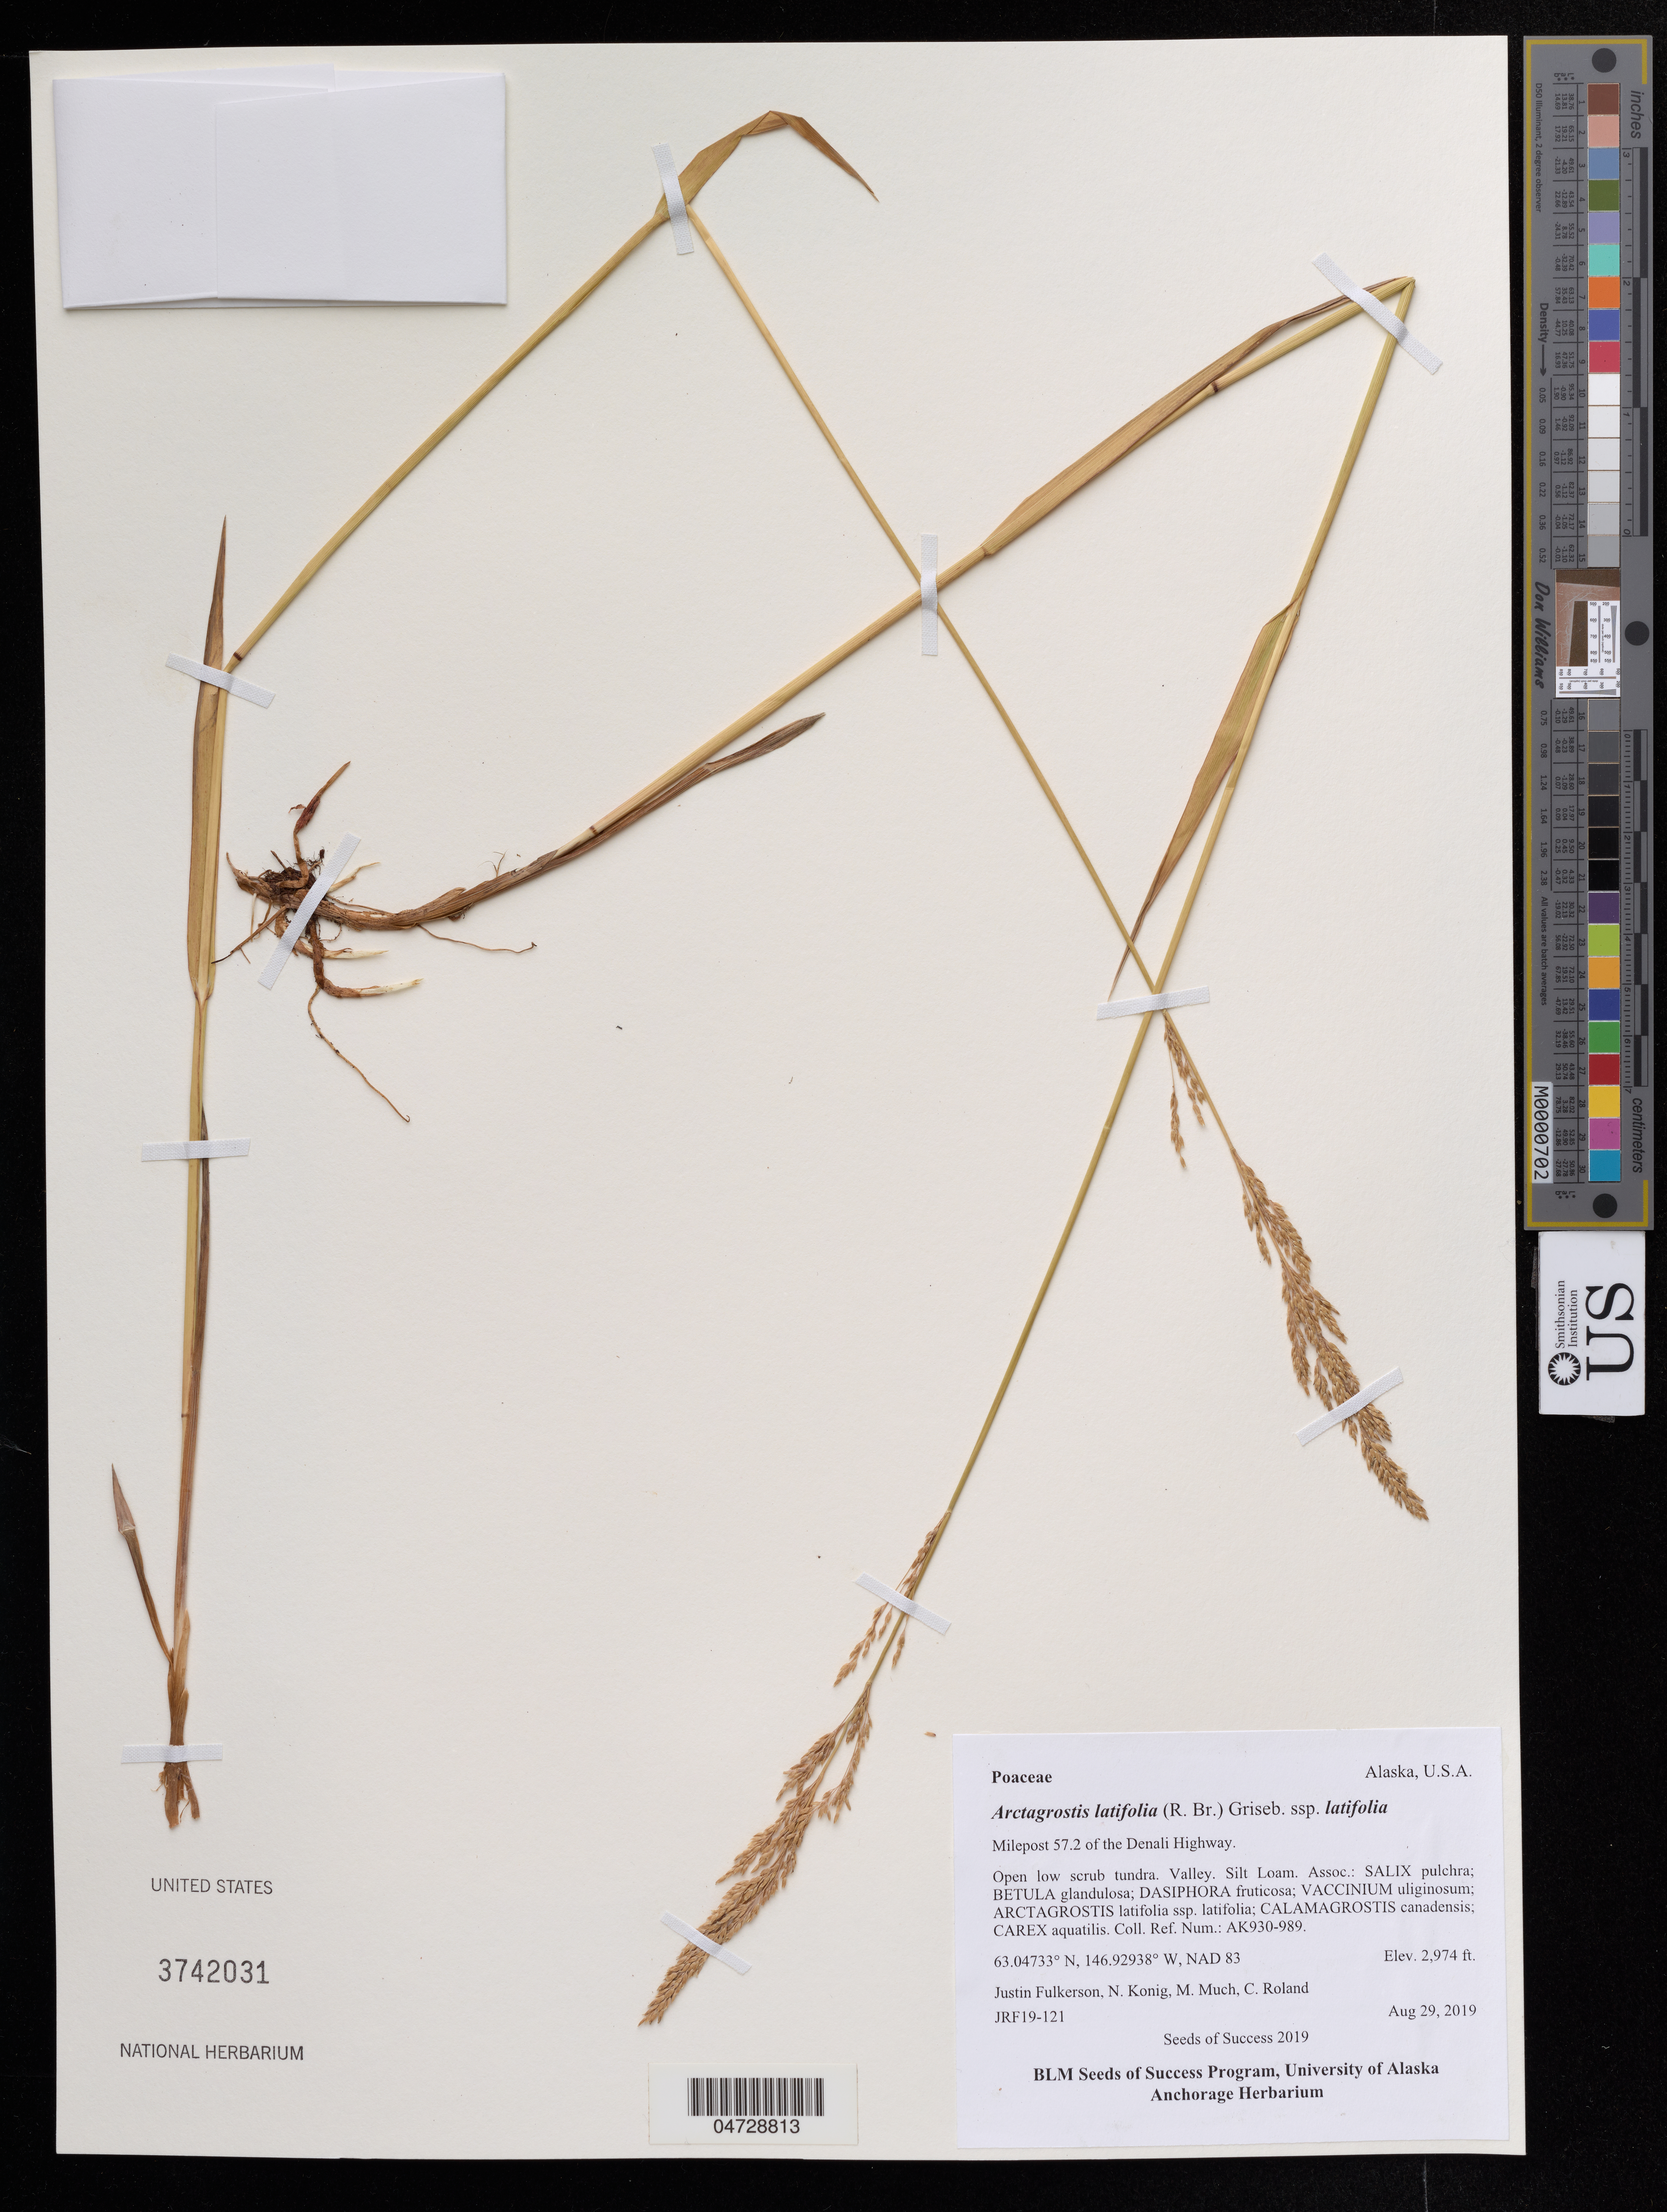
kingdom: Plantae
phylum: Tracheophyta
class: Liliopsida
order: Poales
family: Poaceae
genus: Arctagrostis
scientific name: Arctagrostis latifolia (R. Br.) Griseb. subsp. latifolia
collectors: J. Fulkerson, N. Konig & C. Roland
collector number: JRF19-121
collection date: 2019-08-29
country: United States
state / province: Alaska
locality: Milepost 57.2 of the Denali Highway.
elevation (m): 906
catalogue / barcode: US 3742031